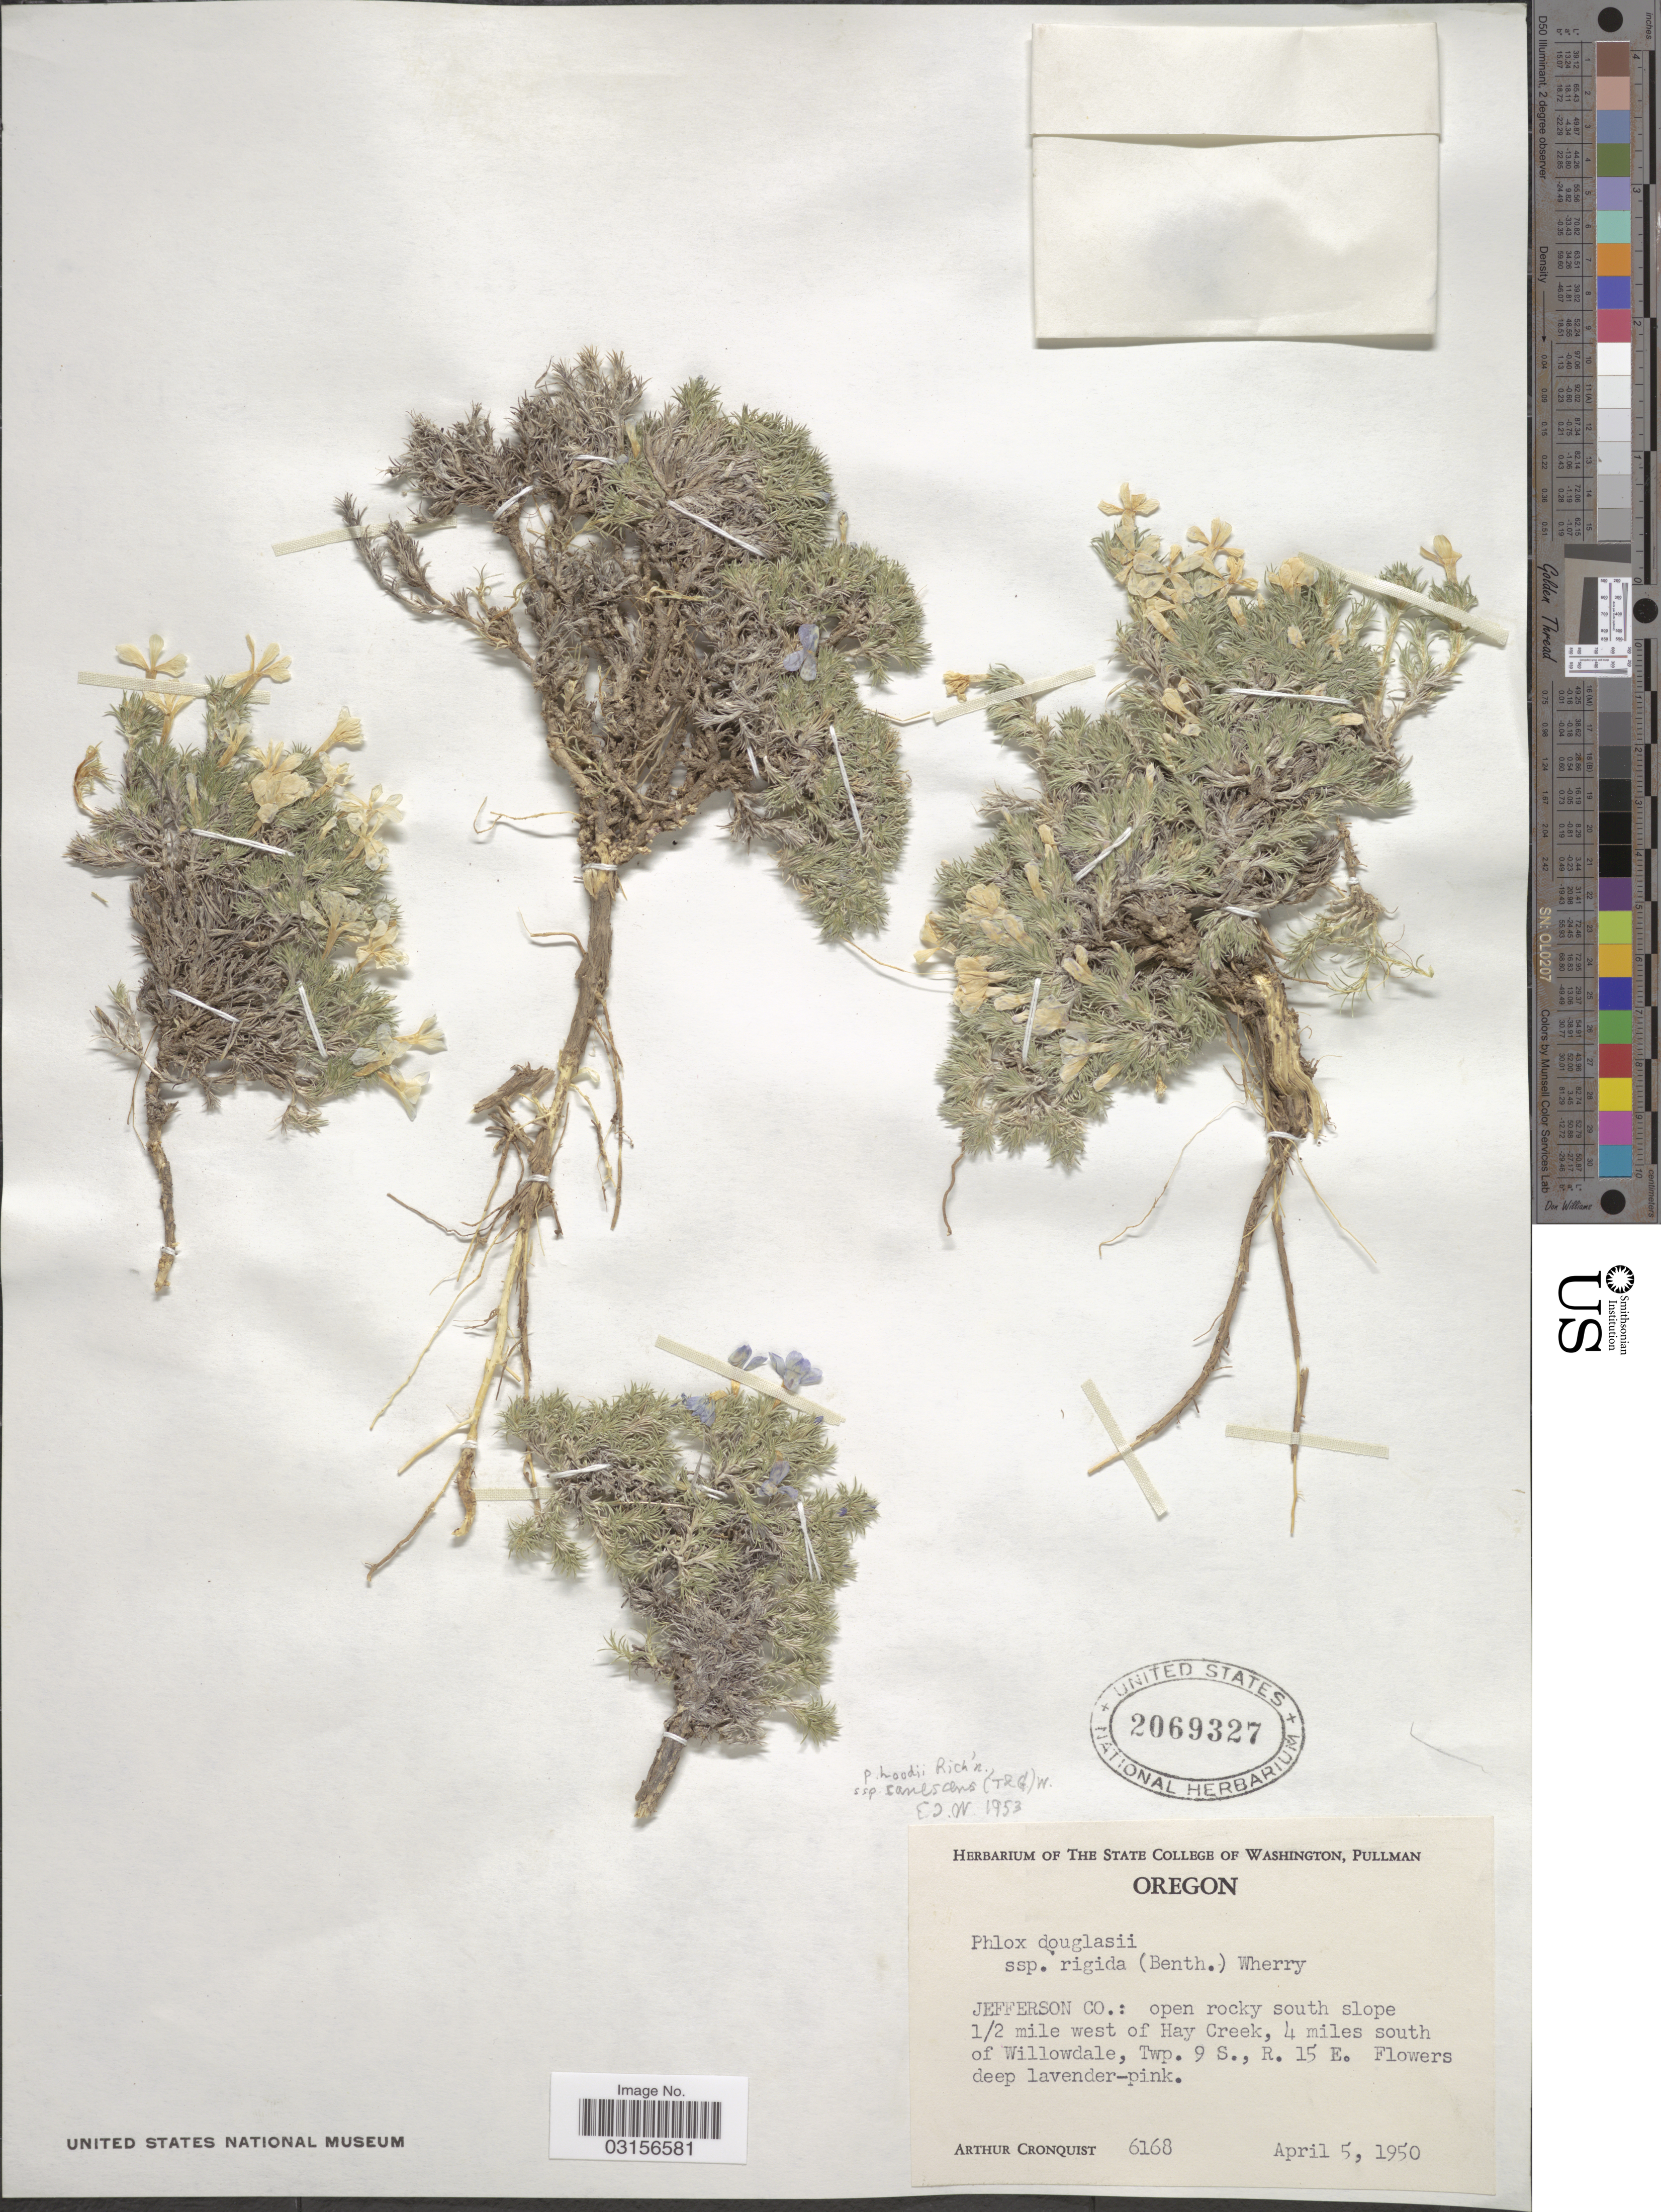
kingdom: Plantae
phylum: Tracheophyta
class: Magnoliopsida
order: Ericales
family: Polemoniaceae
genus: Phlox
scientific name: Phlox canescens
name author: Torr. & A. Gray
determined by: Mayfield, M. H.; Ferguson, C. J.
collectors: A. J. Cronquist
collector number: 6168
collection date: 1950-04-05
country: United States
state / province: Oregon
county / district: Jefferson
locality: Jefferson Co.: open rocky south slope 1/2 mile west of Hay Creek, 4 miles south of Willowdale, Twp. 9S., R15E.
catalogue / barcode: US 2069327